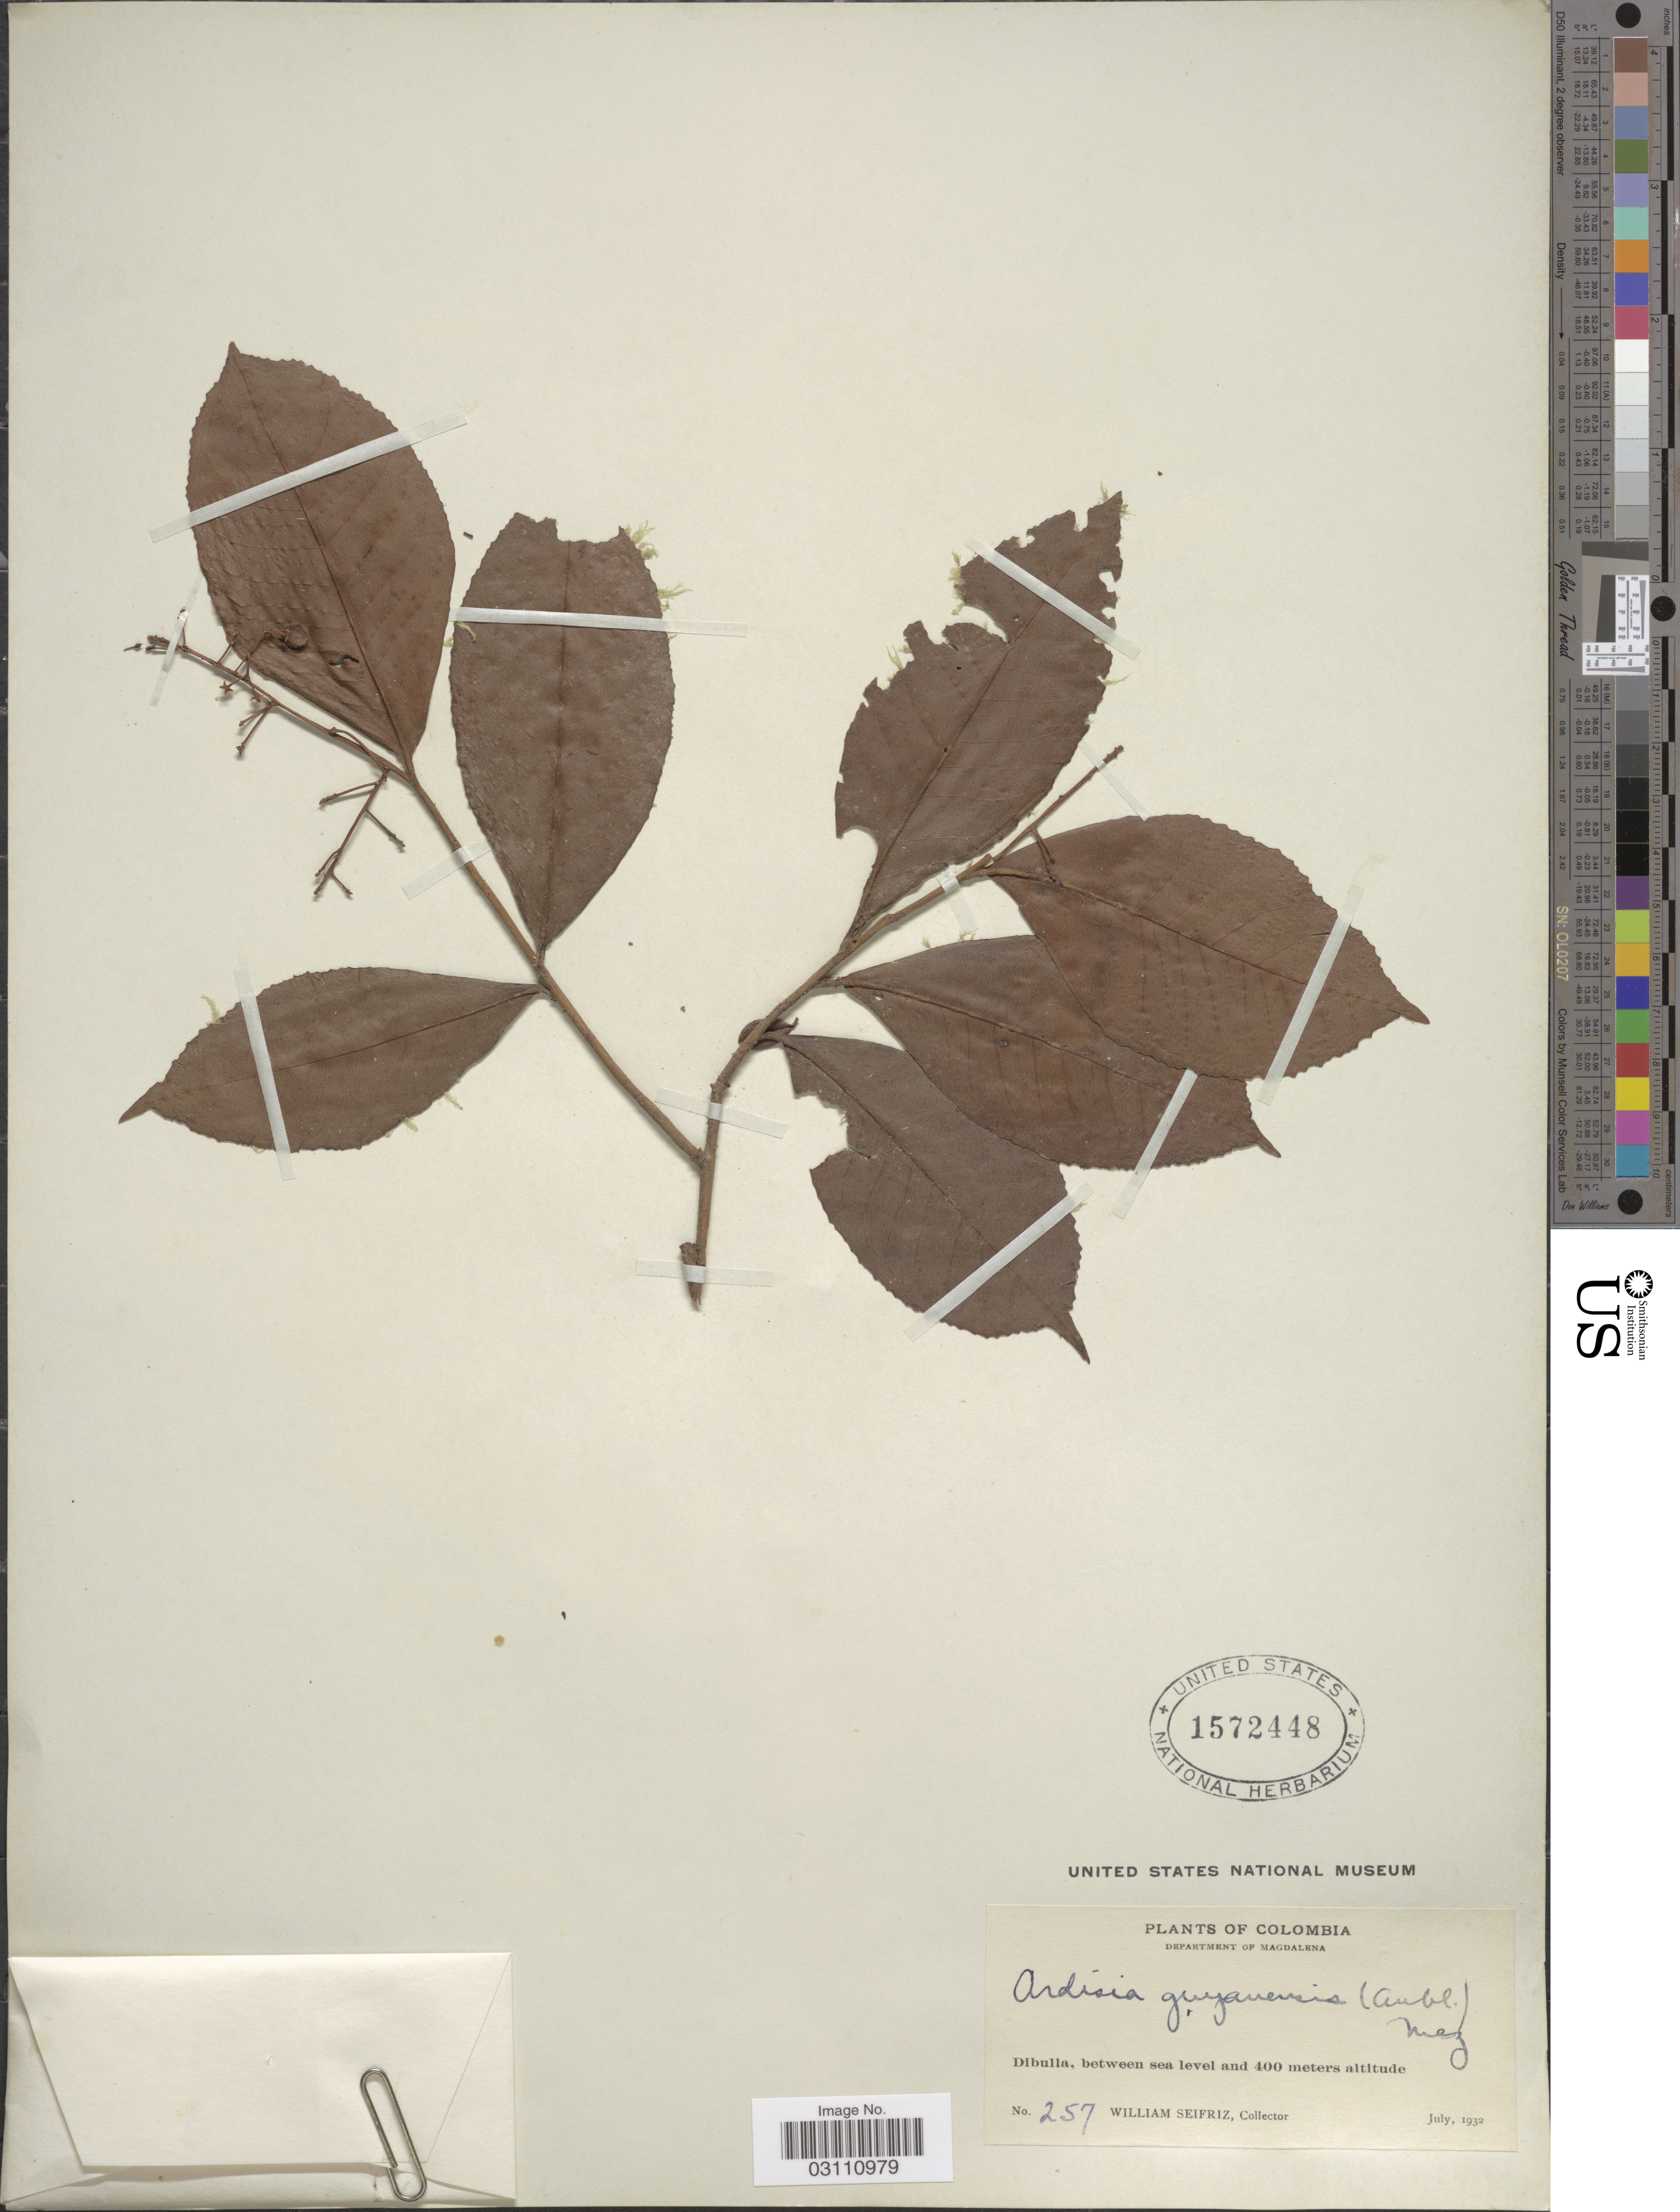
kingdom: Plantae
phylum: Tracheophyta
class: Magnoliopsida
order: Ericales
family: Primulaceae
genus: Ardisia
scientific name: Ardisia guianensis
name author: (Aubl.) Mez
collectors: W. Seifriz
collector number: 257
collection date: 1932-07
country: Colombia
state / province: Magdalena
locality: Department of Magdalena. Dibulla.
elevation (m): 0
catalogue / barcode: US 1572448